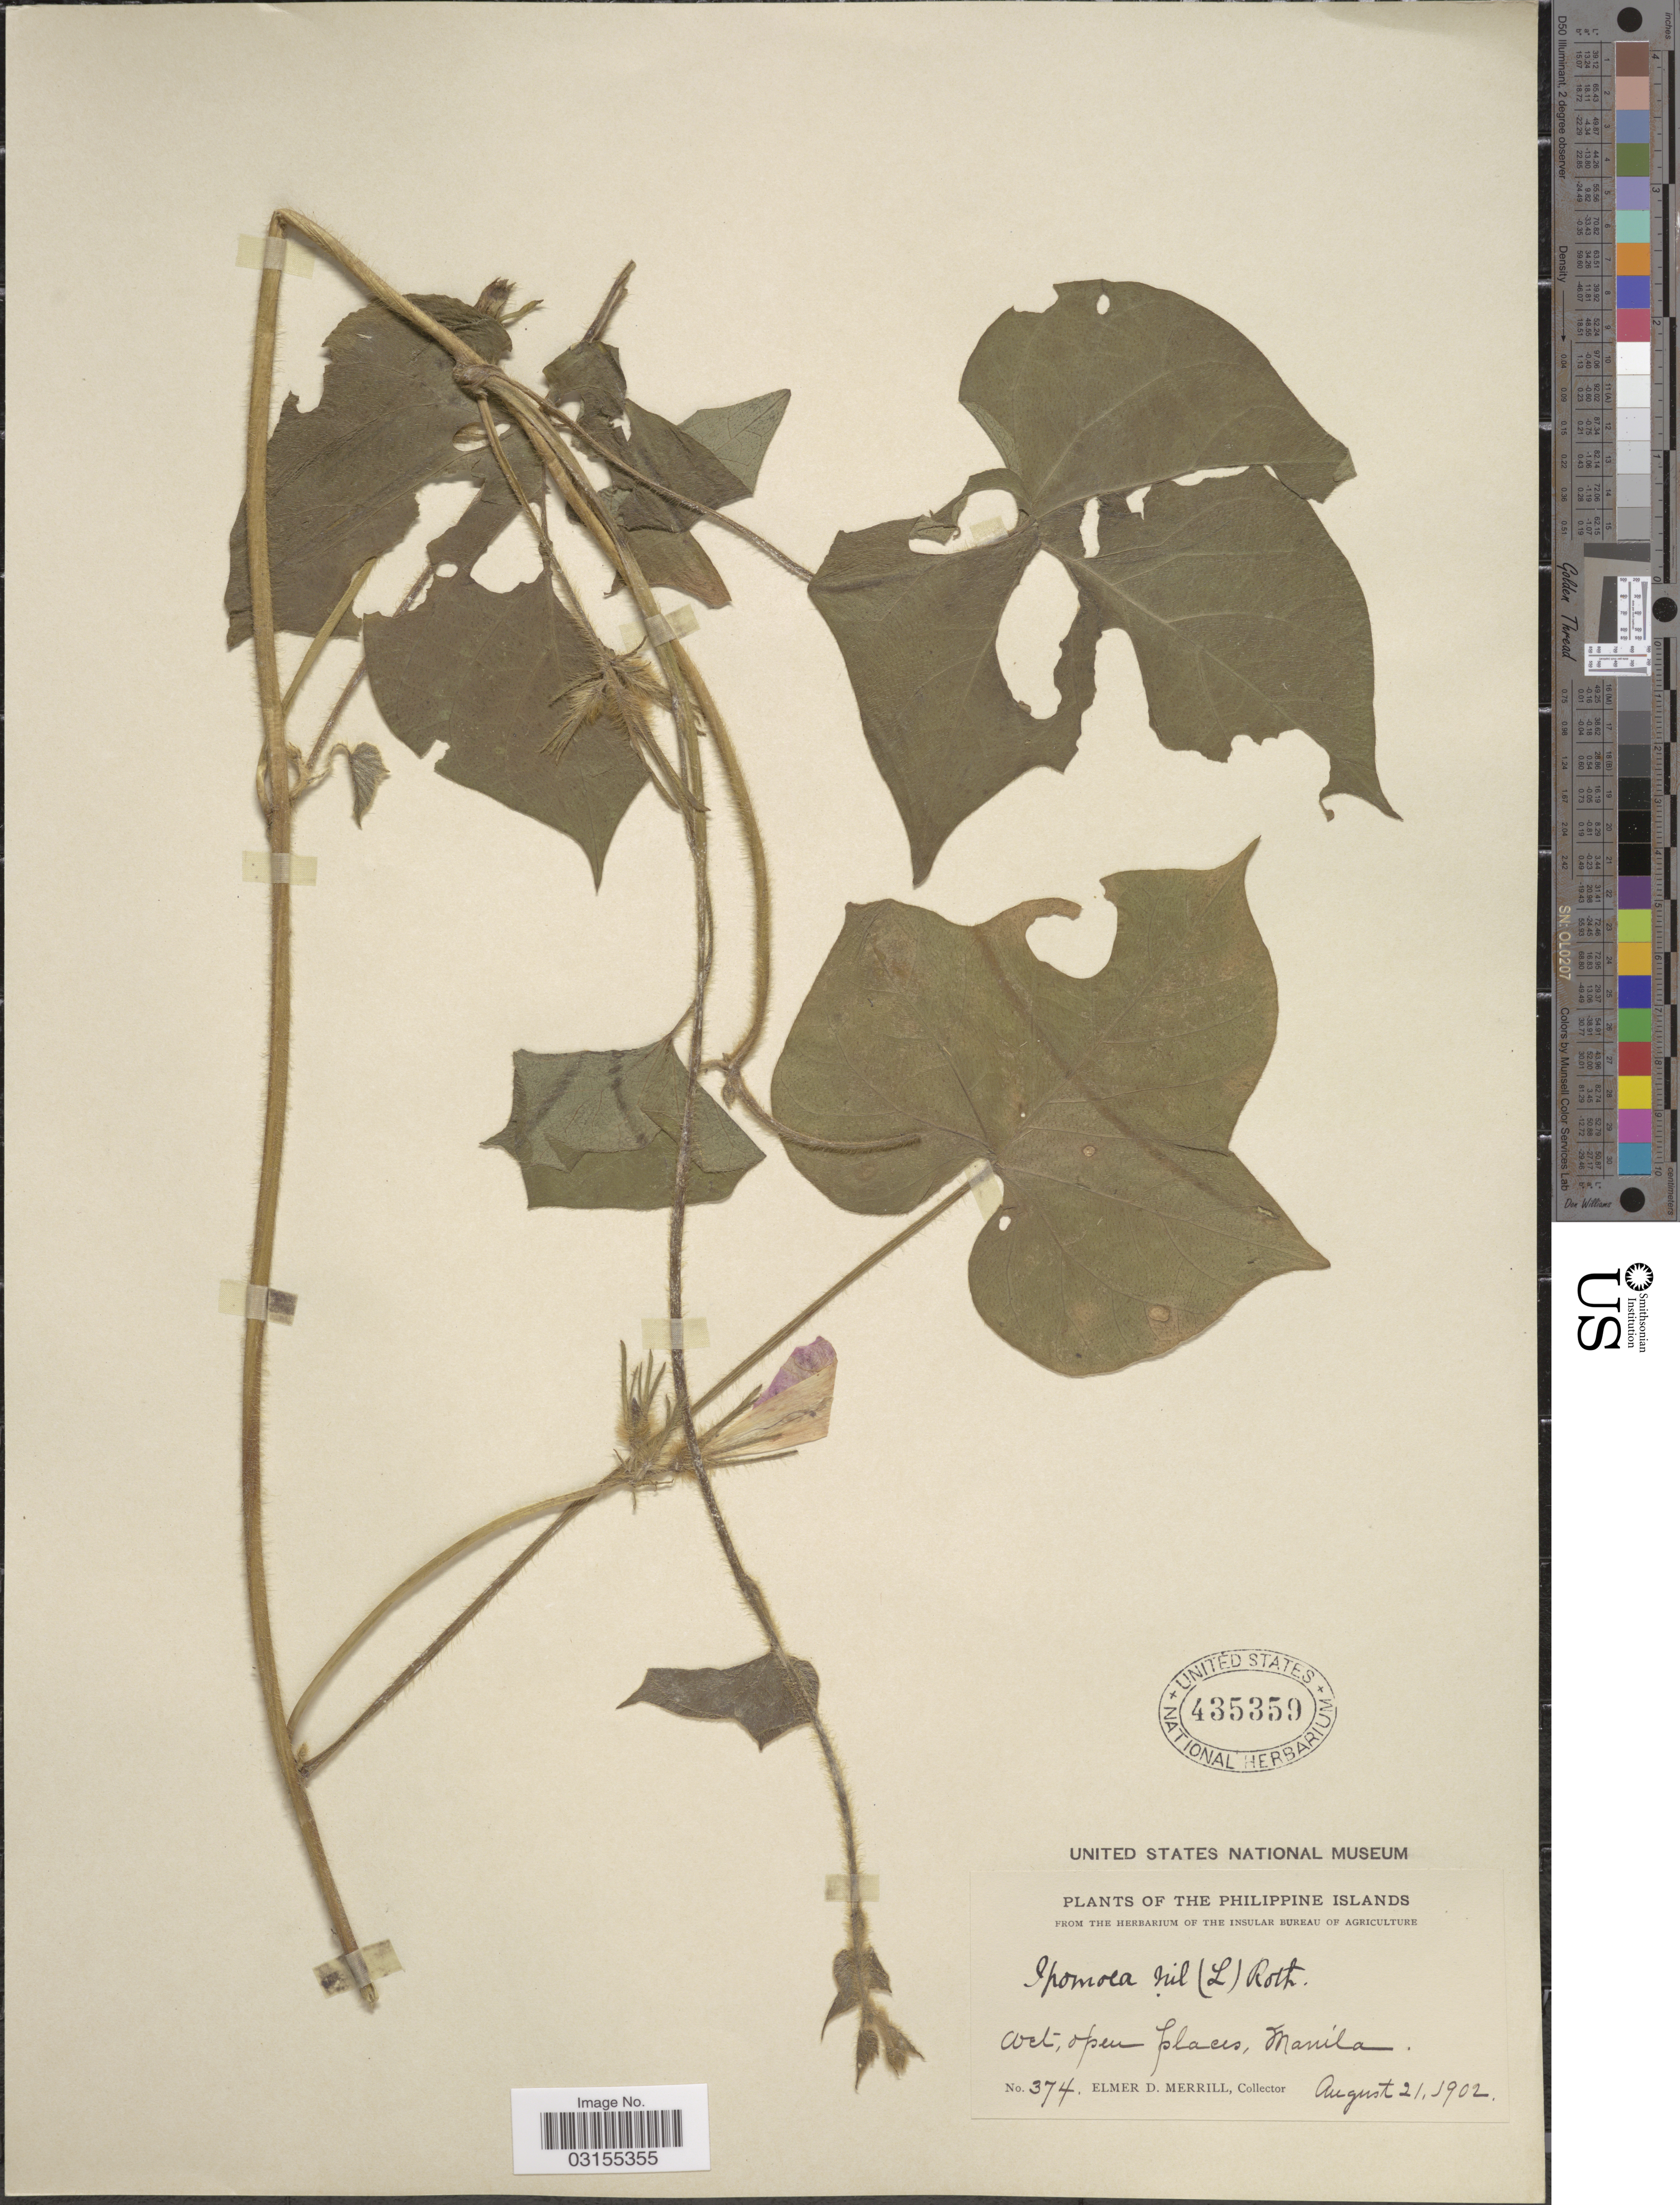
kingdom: Plantae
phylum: Tracheophyta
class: Magnoliopsida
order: Solanales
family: Convolvulaceae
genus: Ipomoea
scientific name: Ipomoea nil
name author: (L.) Roth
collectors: E. D. Merrill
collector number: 374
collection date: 1902-08-21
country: Philippines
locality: The Philippine Islands. Wet, open places, Manila.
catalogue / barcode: US 435359